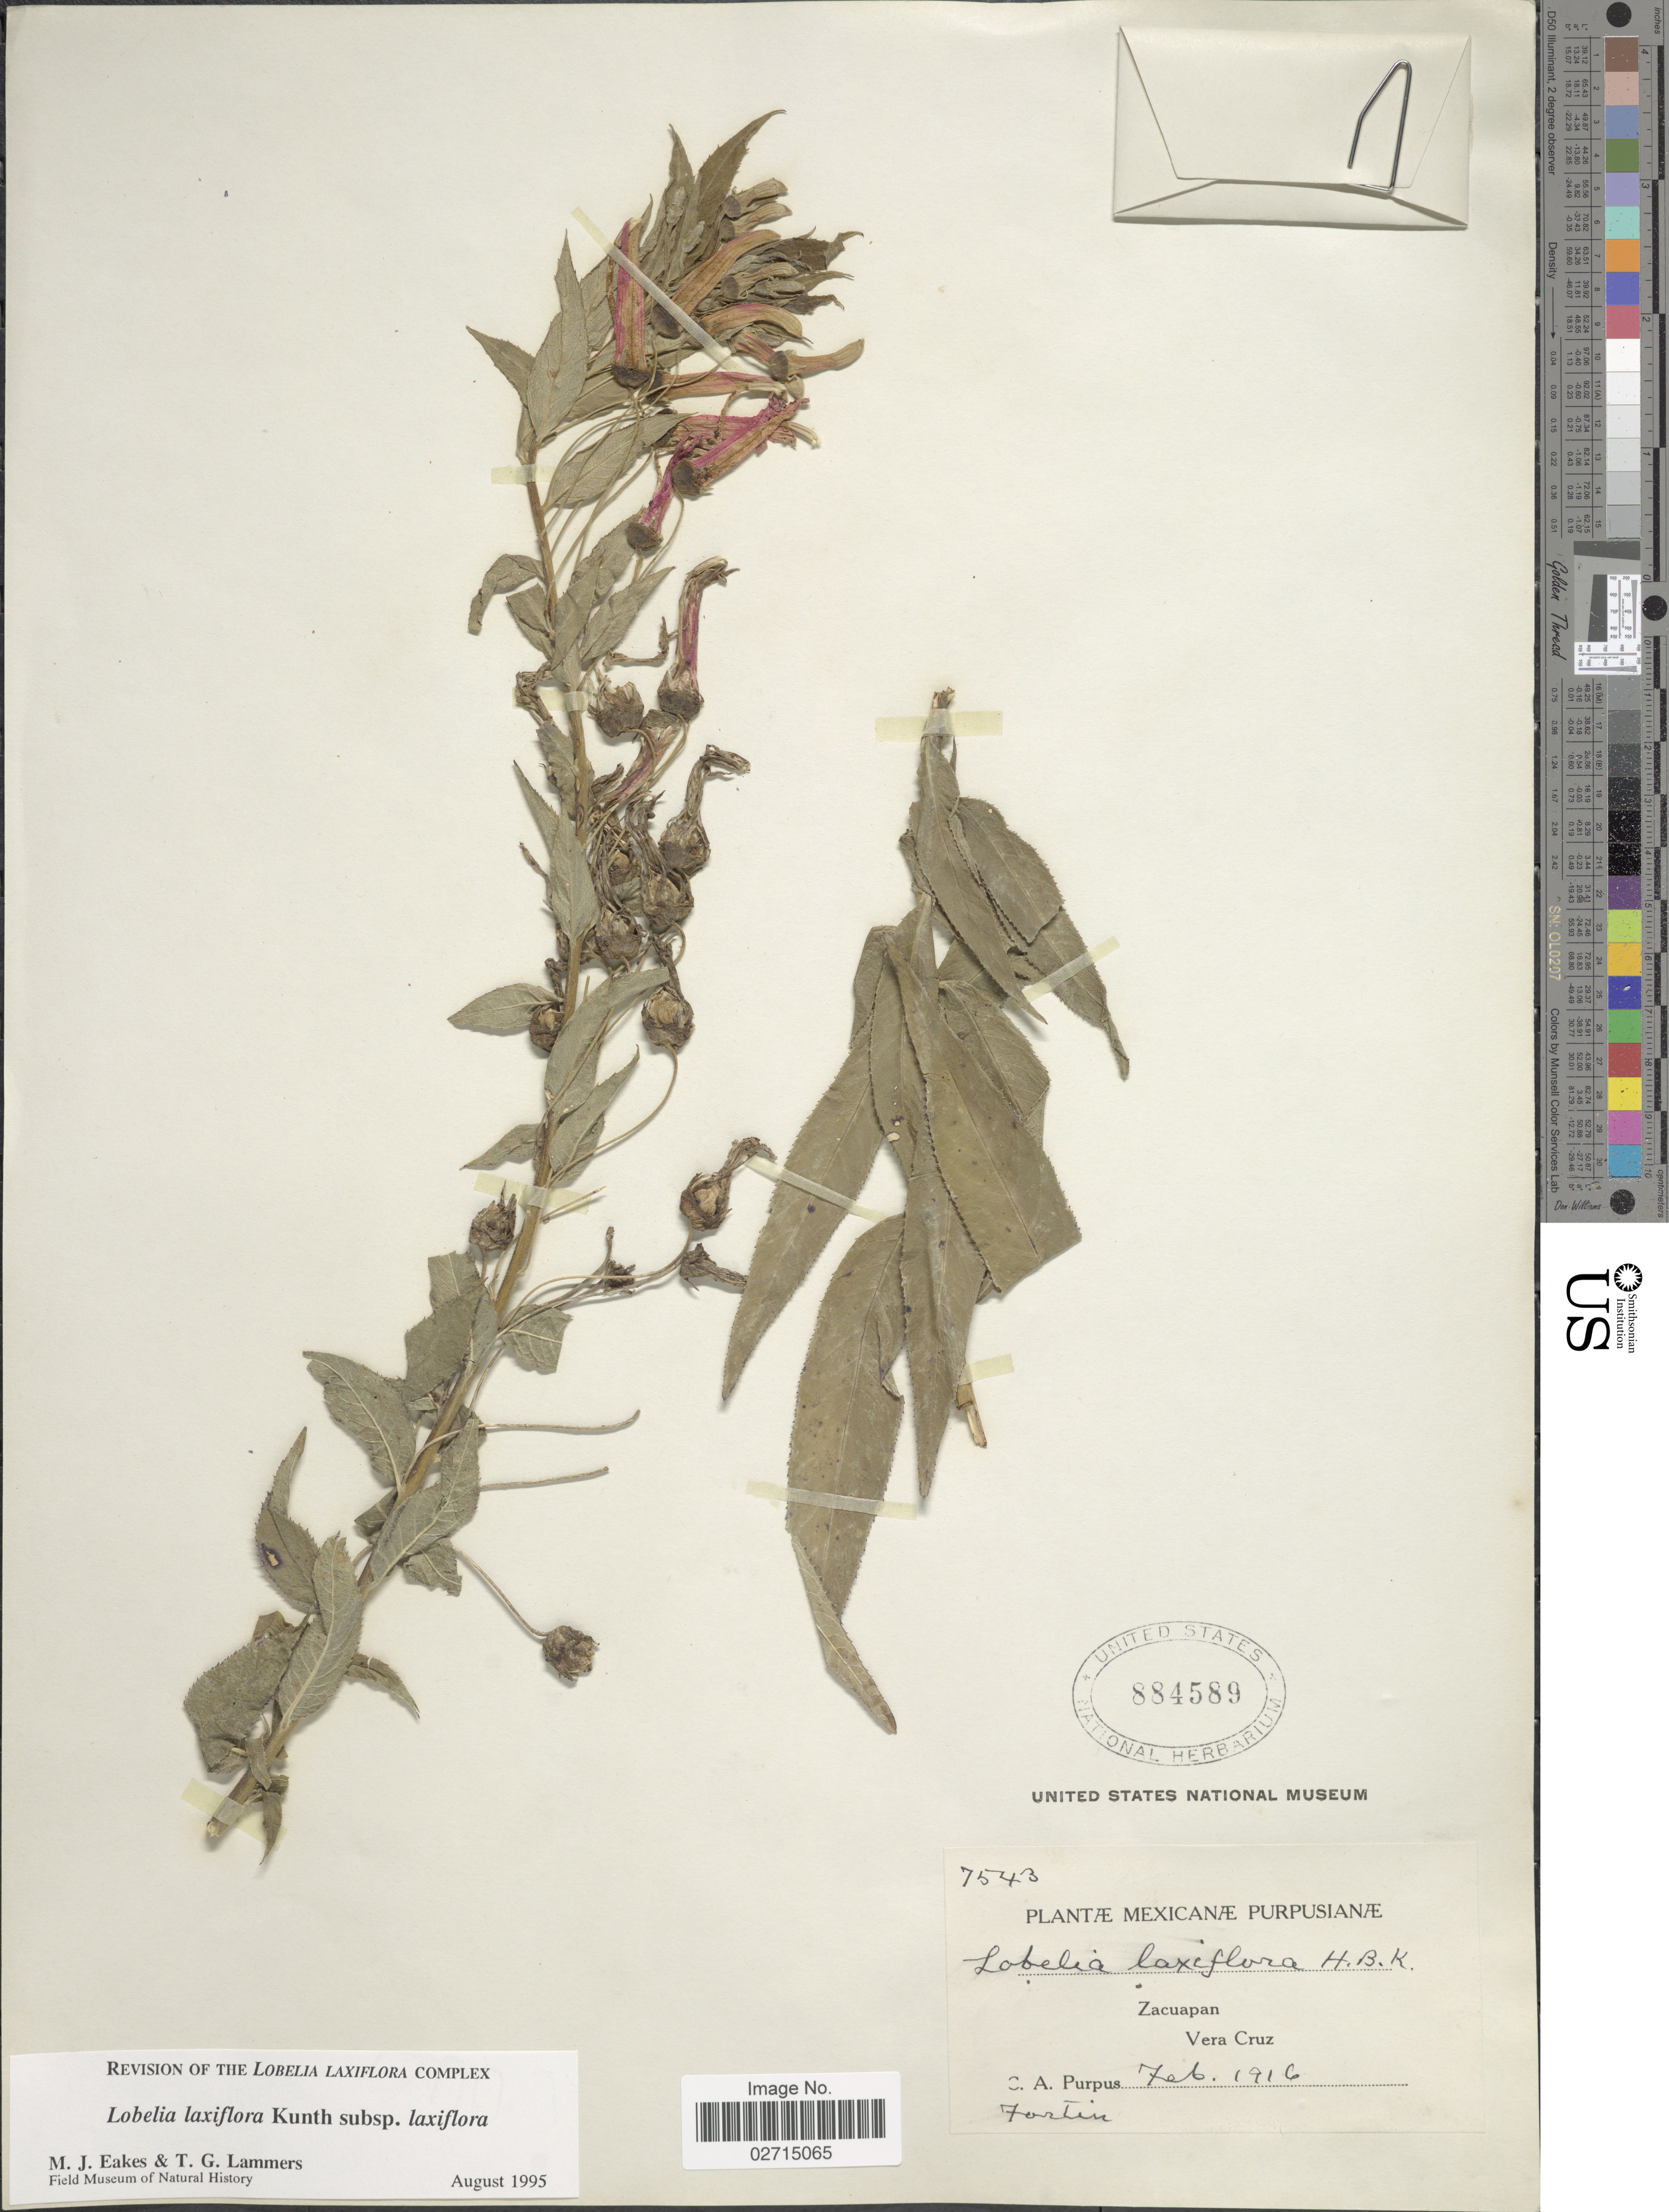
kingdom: Plantae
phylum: Tracheophyta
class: Magnoliopsida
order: Asterales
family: Campanulaceae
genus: Lobelia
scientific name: Lobelia laxiflora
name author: Kunth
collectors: C. A. Purpus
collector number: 7543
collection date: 1916-02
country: Mexico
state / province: Veracruz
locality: Zacuapan, Vera Cruz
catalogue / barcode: US 884589